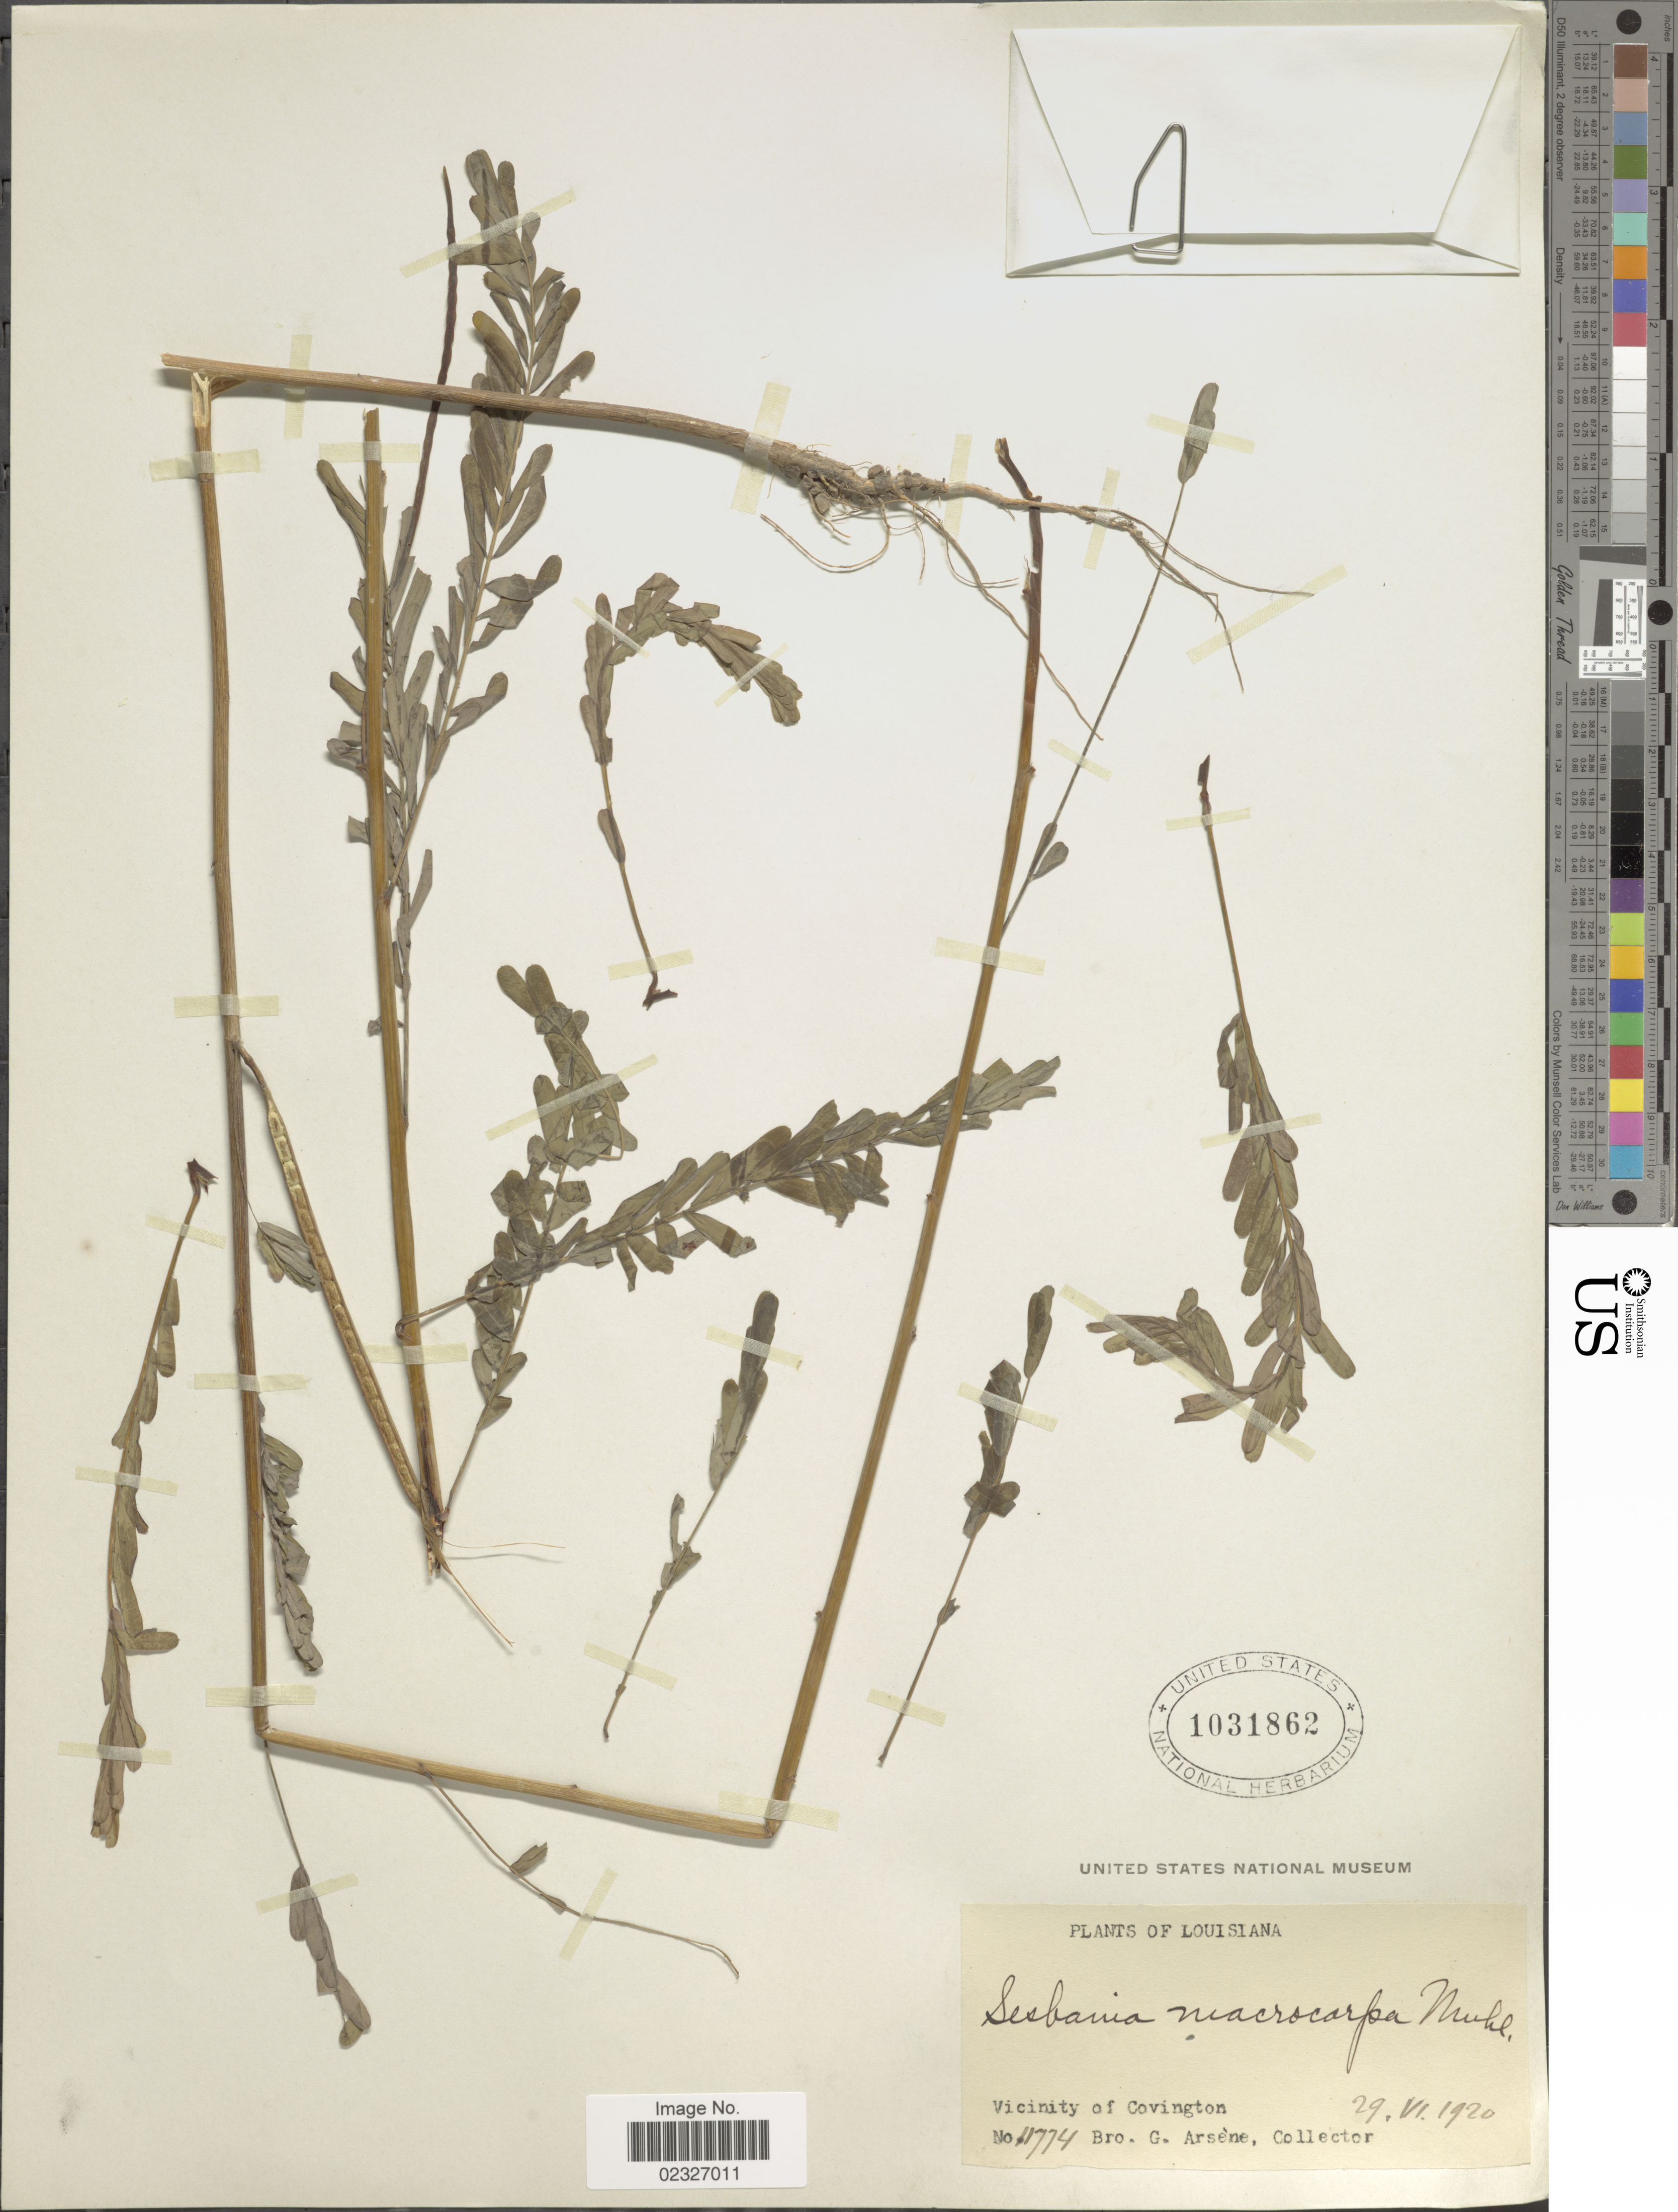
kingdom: Plantae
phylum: Tracheophyta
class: Magnoliopsida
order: Fabales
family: Fabaceae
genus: Sesbania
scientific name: Sesbania exaltata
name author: (Raf.) Cory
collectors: Bro. G. Arsène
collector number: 11774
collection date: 1920-06-29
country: United States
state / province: Louisiana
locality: Vicinity of Covington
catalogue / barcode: US 1031862